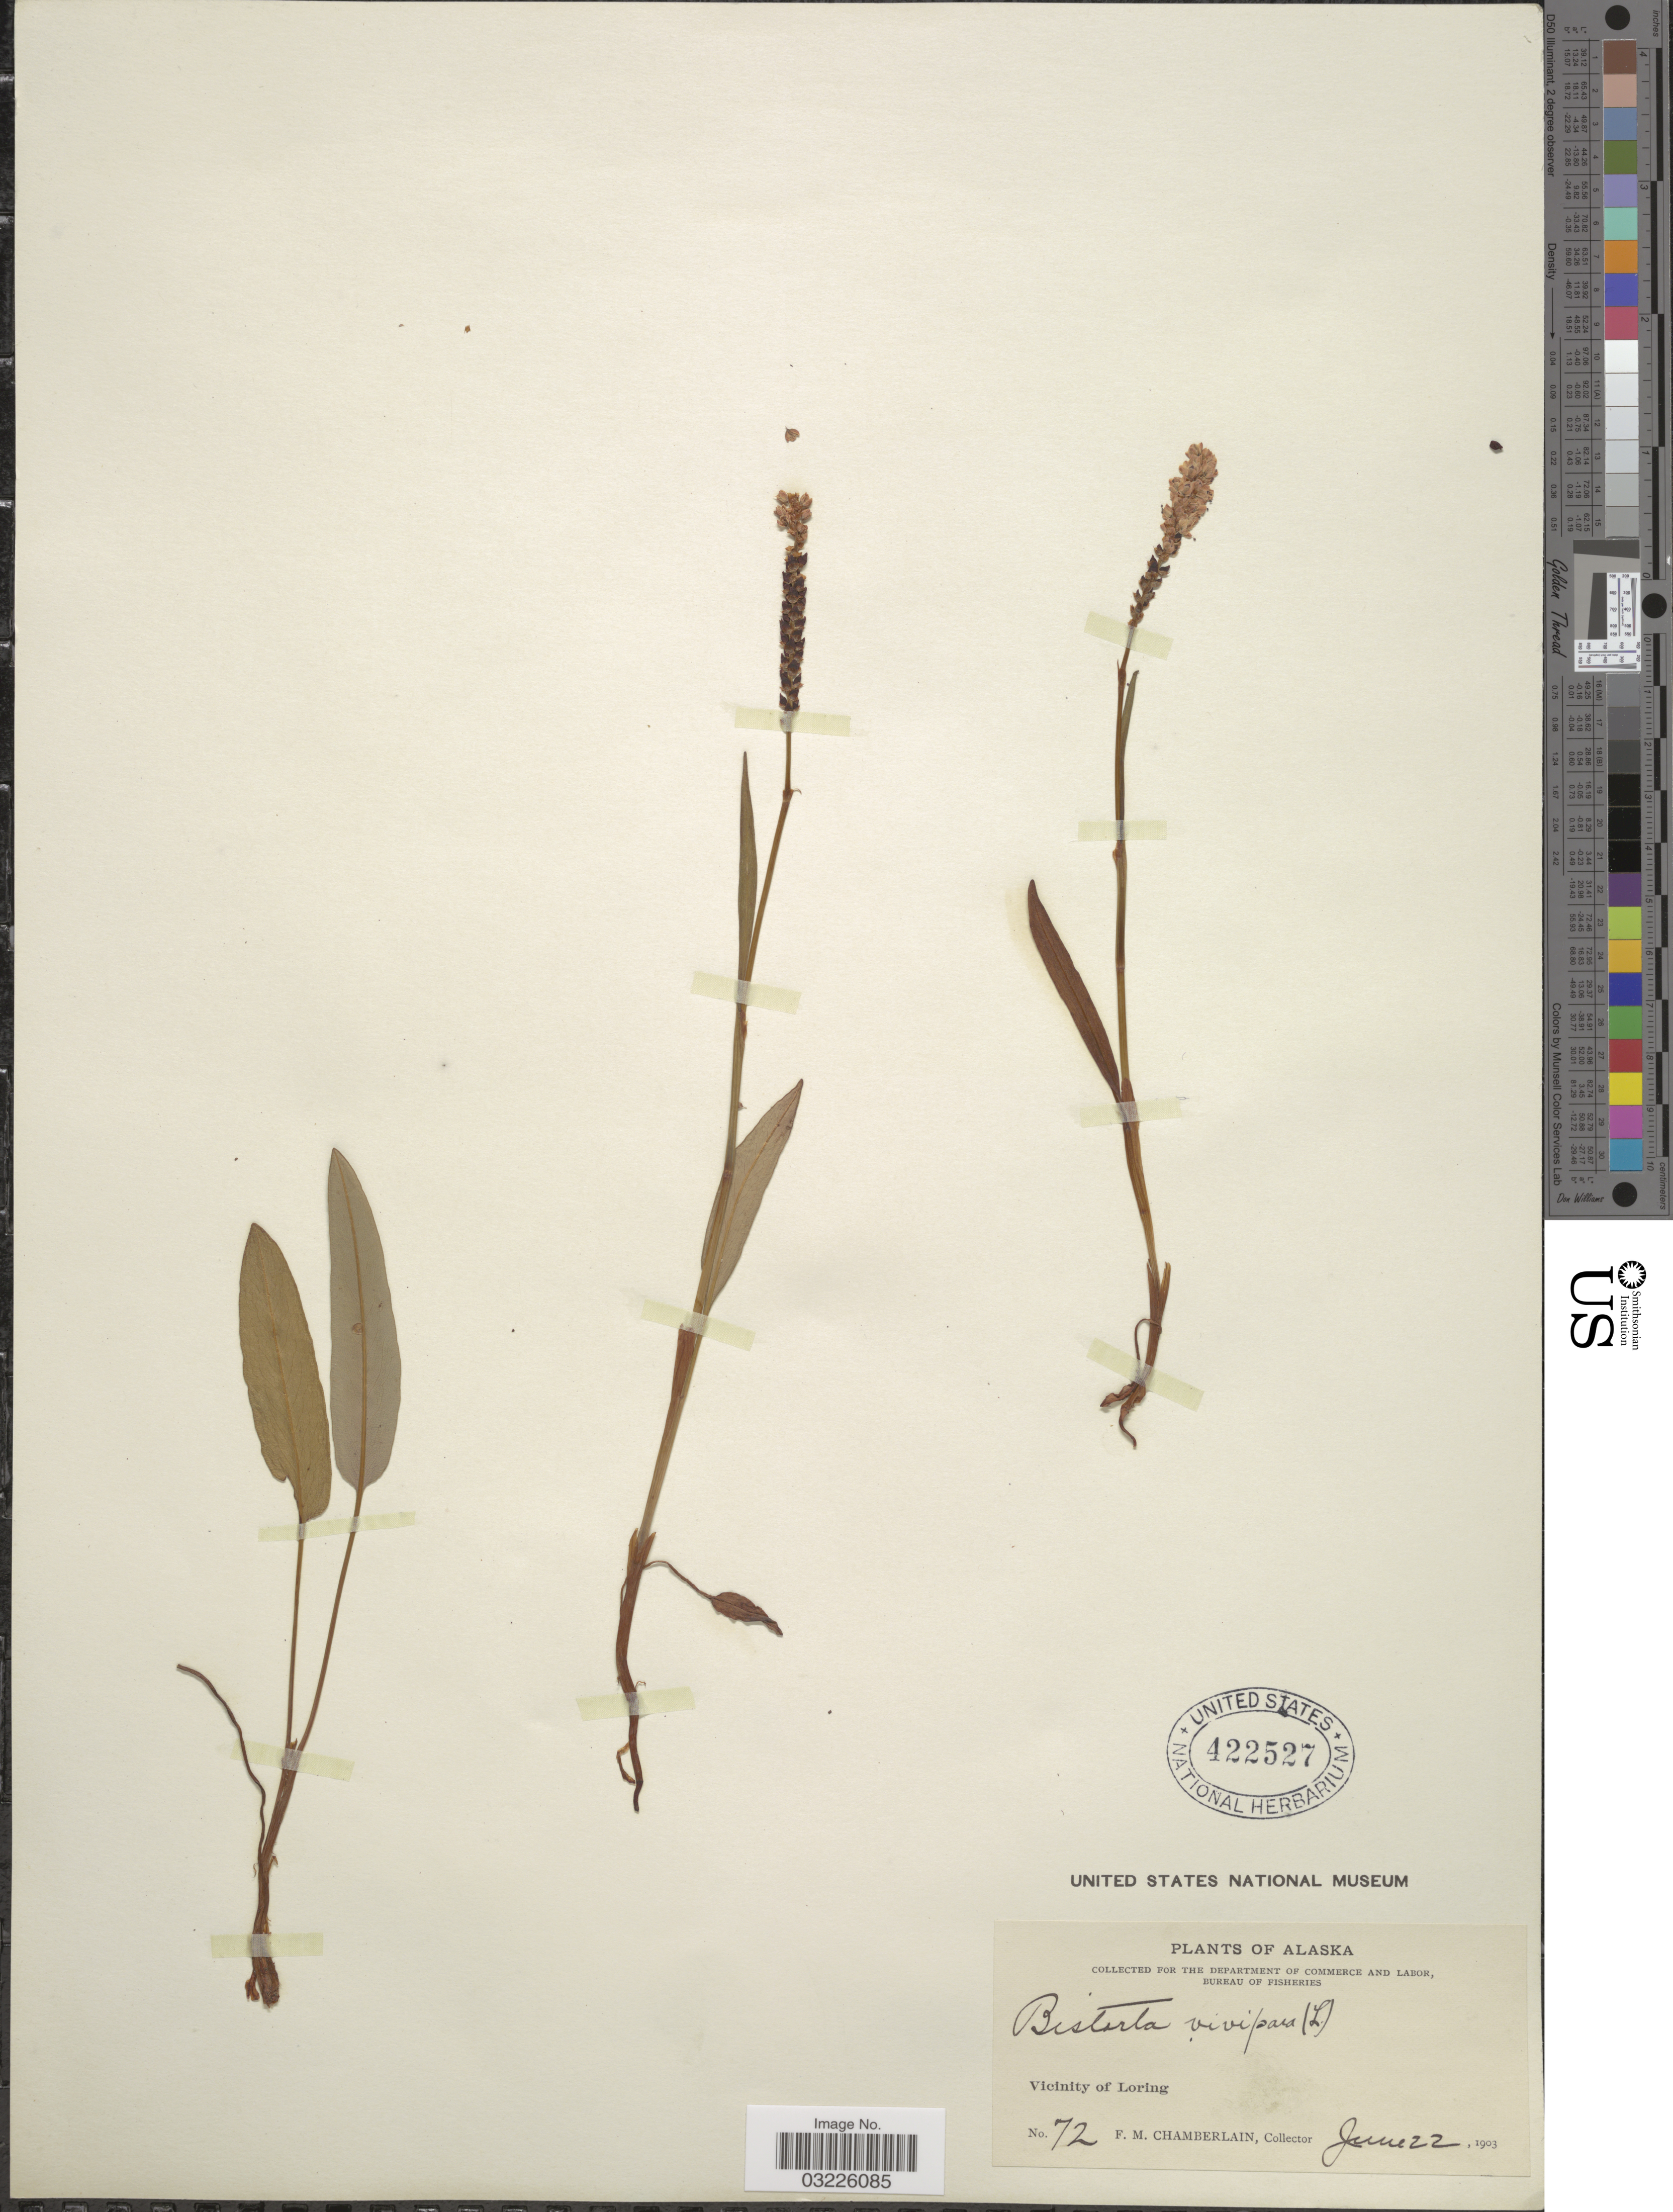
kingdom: Plantae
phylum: Tracheophyta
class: Magnoliopsida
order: Caryophyllales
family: Polygonaceae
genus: Bistorta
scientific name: Bistorta vivipara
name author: (L.) Delarbre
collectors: F. Chamberlain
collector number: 72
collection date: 1903-06-22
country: United States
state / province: Alaska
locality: Vicinity of Loring.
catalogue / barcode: US 422527